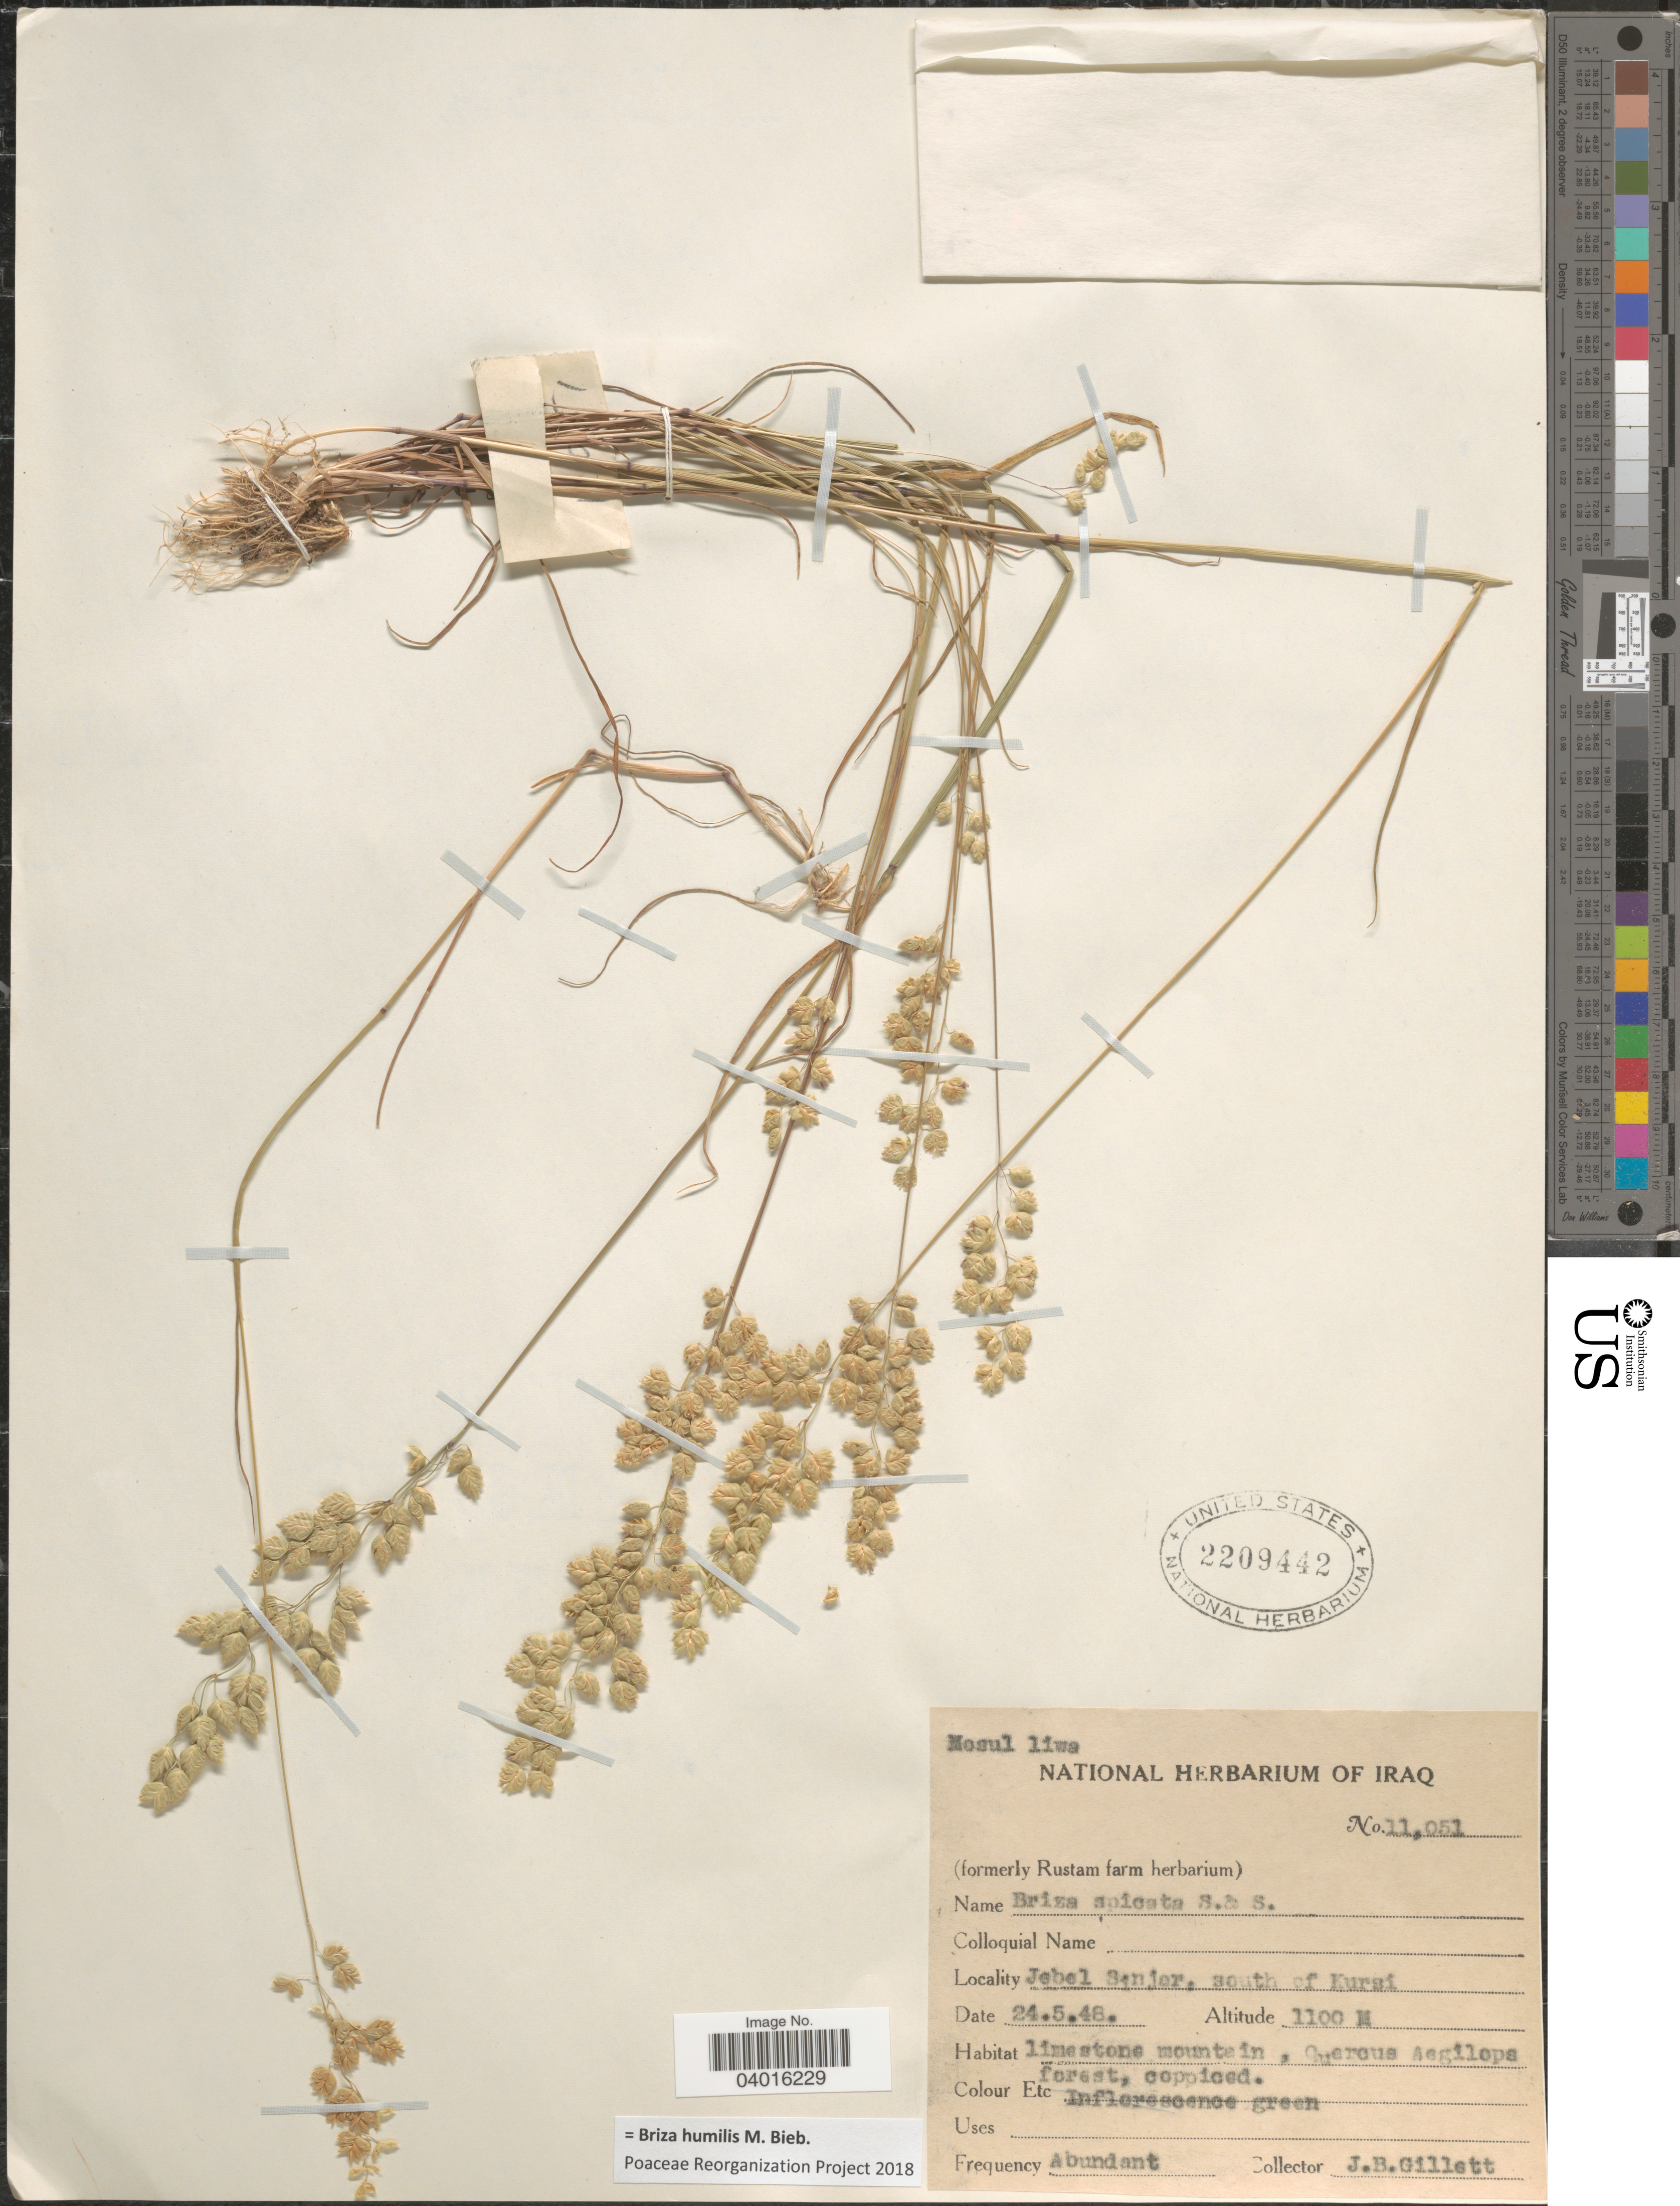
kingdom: Plantae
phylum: Tracheophyta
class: Liliopsida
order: Poales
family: Poaceae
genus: Briza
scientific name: Briza humilis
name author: M. Bieb.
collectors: J. B. Gillett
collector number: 11051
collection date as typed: Transcribed d/m/y: 24/5/48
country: Iraq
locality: Mosul liwa. Jebel Sinjar, south of Kursi.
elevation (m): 1100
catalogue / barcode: US 2209442